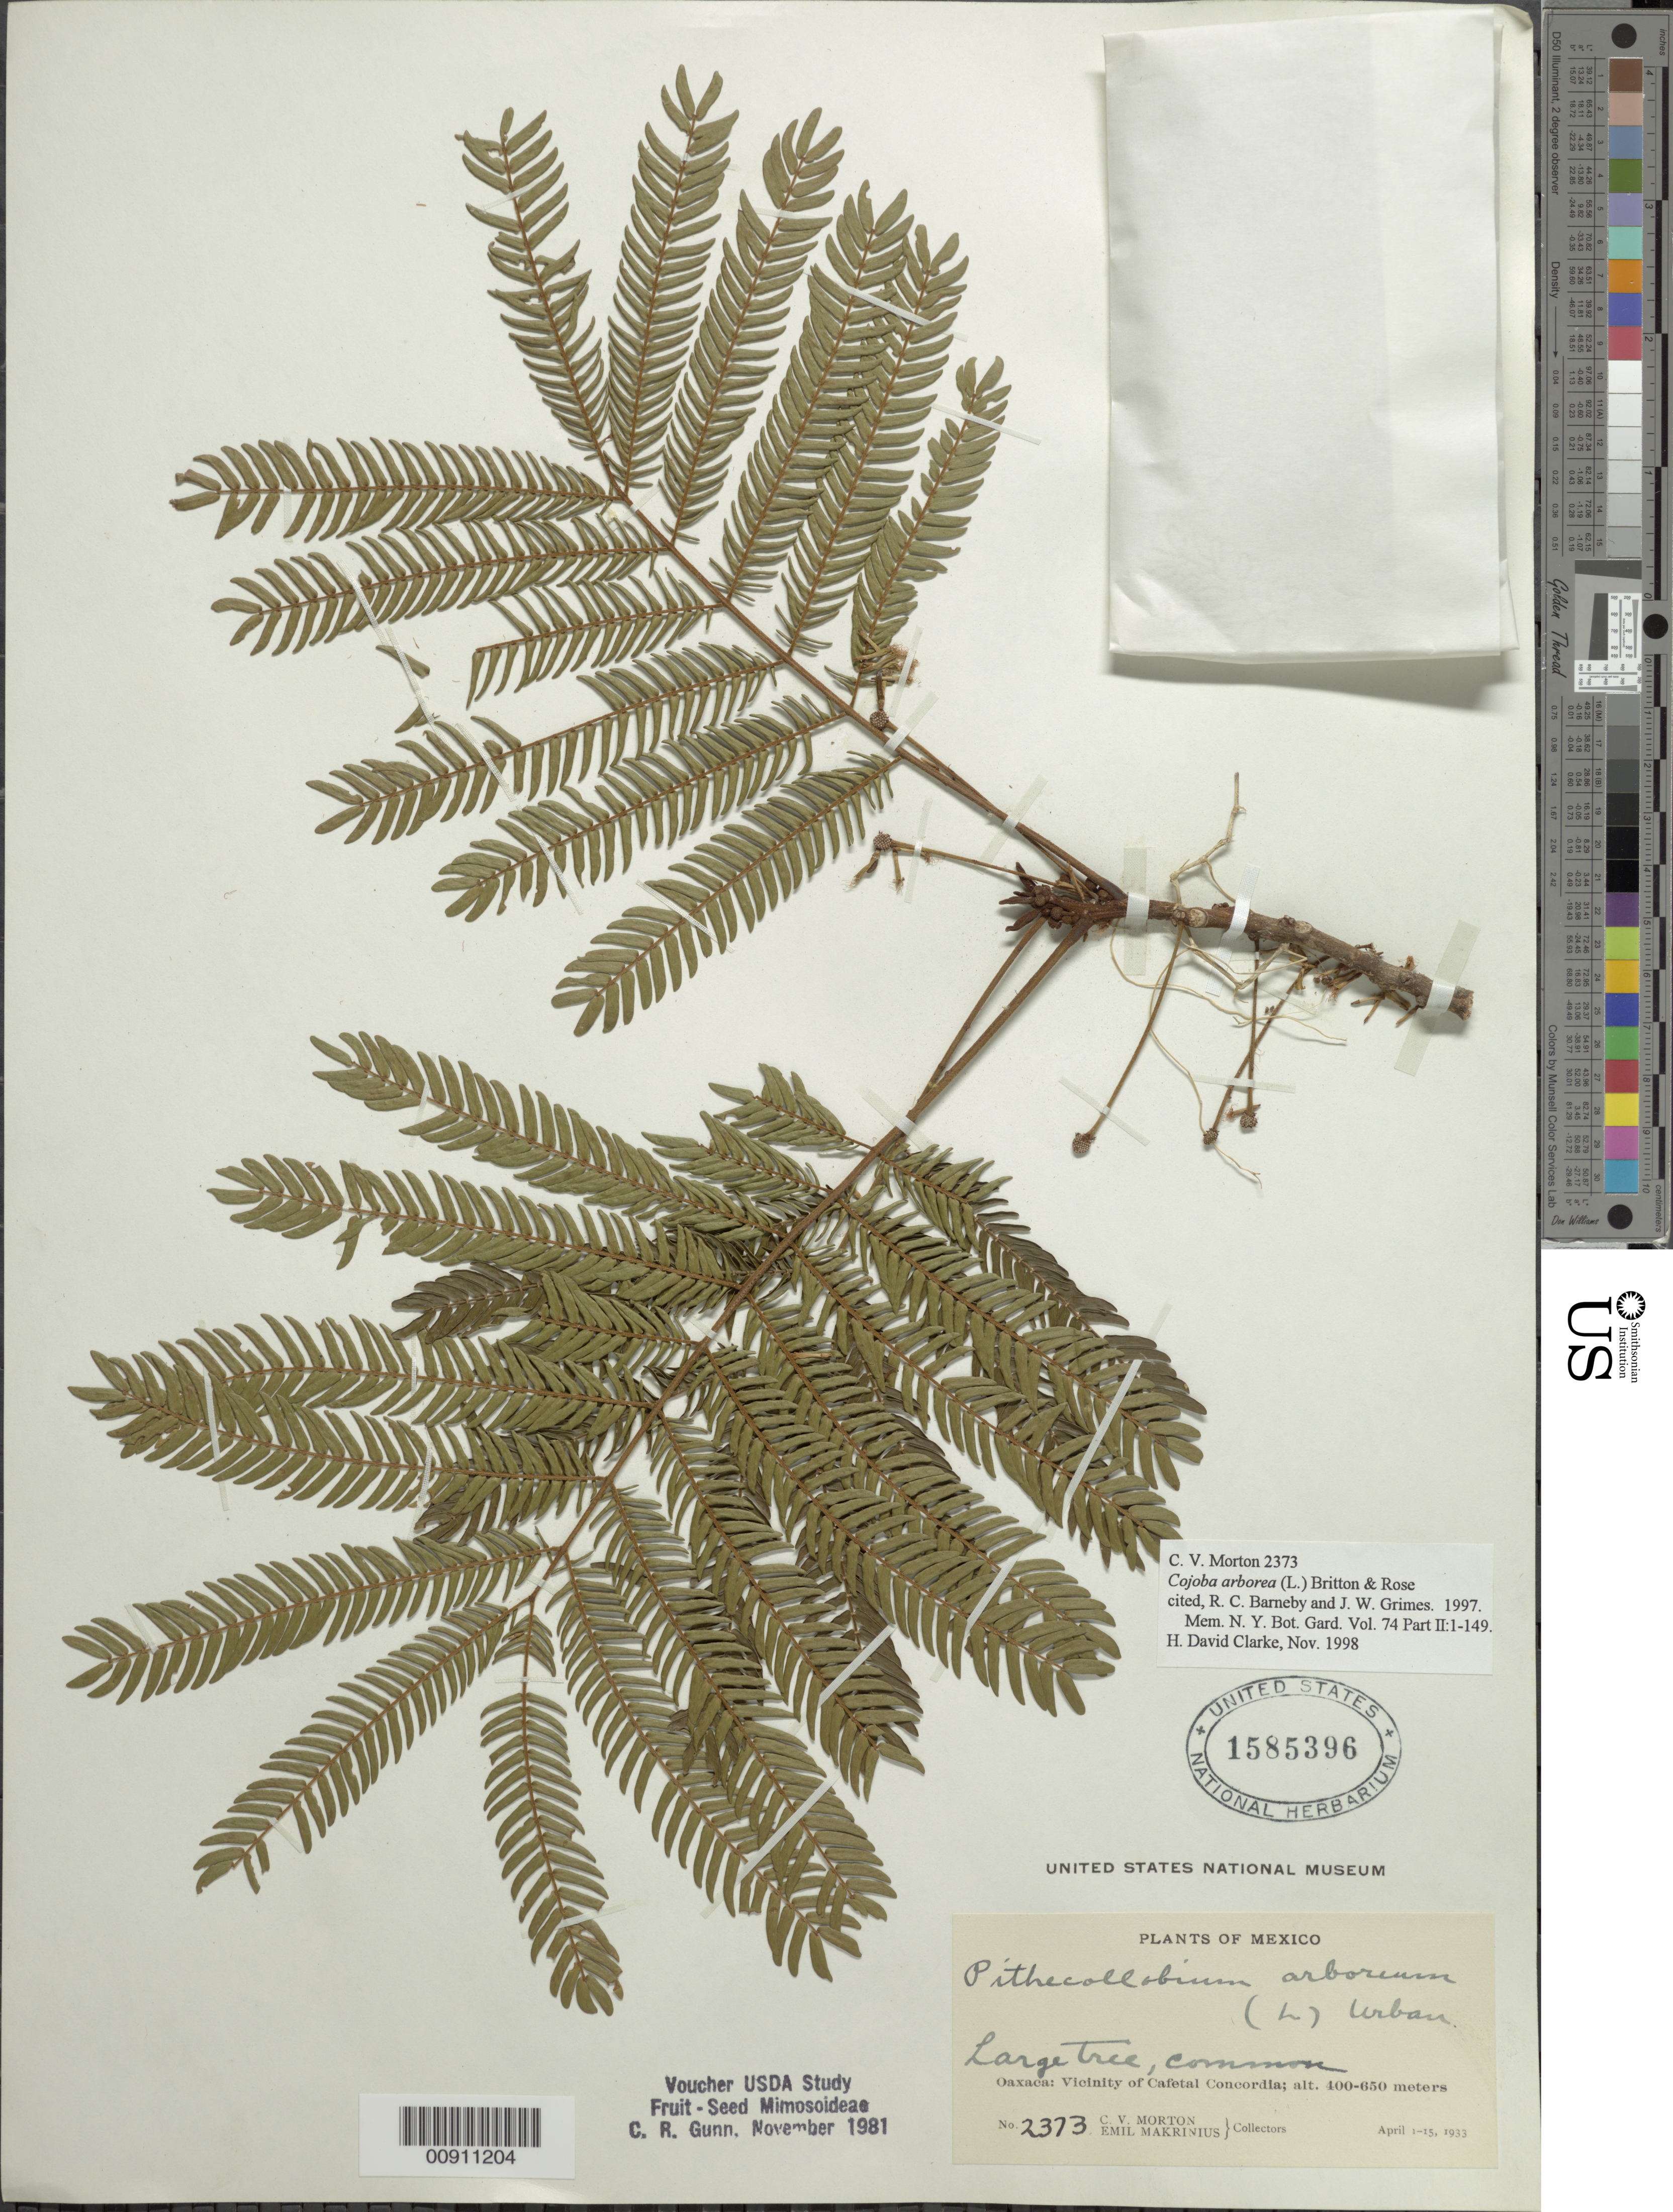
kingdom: Plantae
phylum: Tracheophyta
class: Magnoliopsida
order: Fabales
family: Fabaceae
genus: Cojoba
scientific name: Cojoba arborea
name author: (L.) Britton & Rose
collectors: C. V. Morton & E. Makrinius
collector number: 2373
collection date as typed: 01 Apr 1933 to 15 Apr 1933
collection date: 1933-04-01/1933-04-15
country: Mexico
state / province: Oaxaca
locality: Oaxaca: Vicinity of Cafetal Concordia.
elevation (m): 650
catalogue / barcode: US 1585396